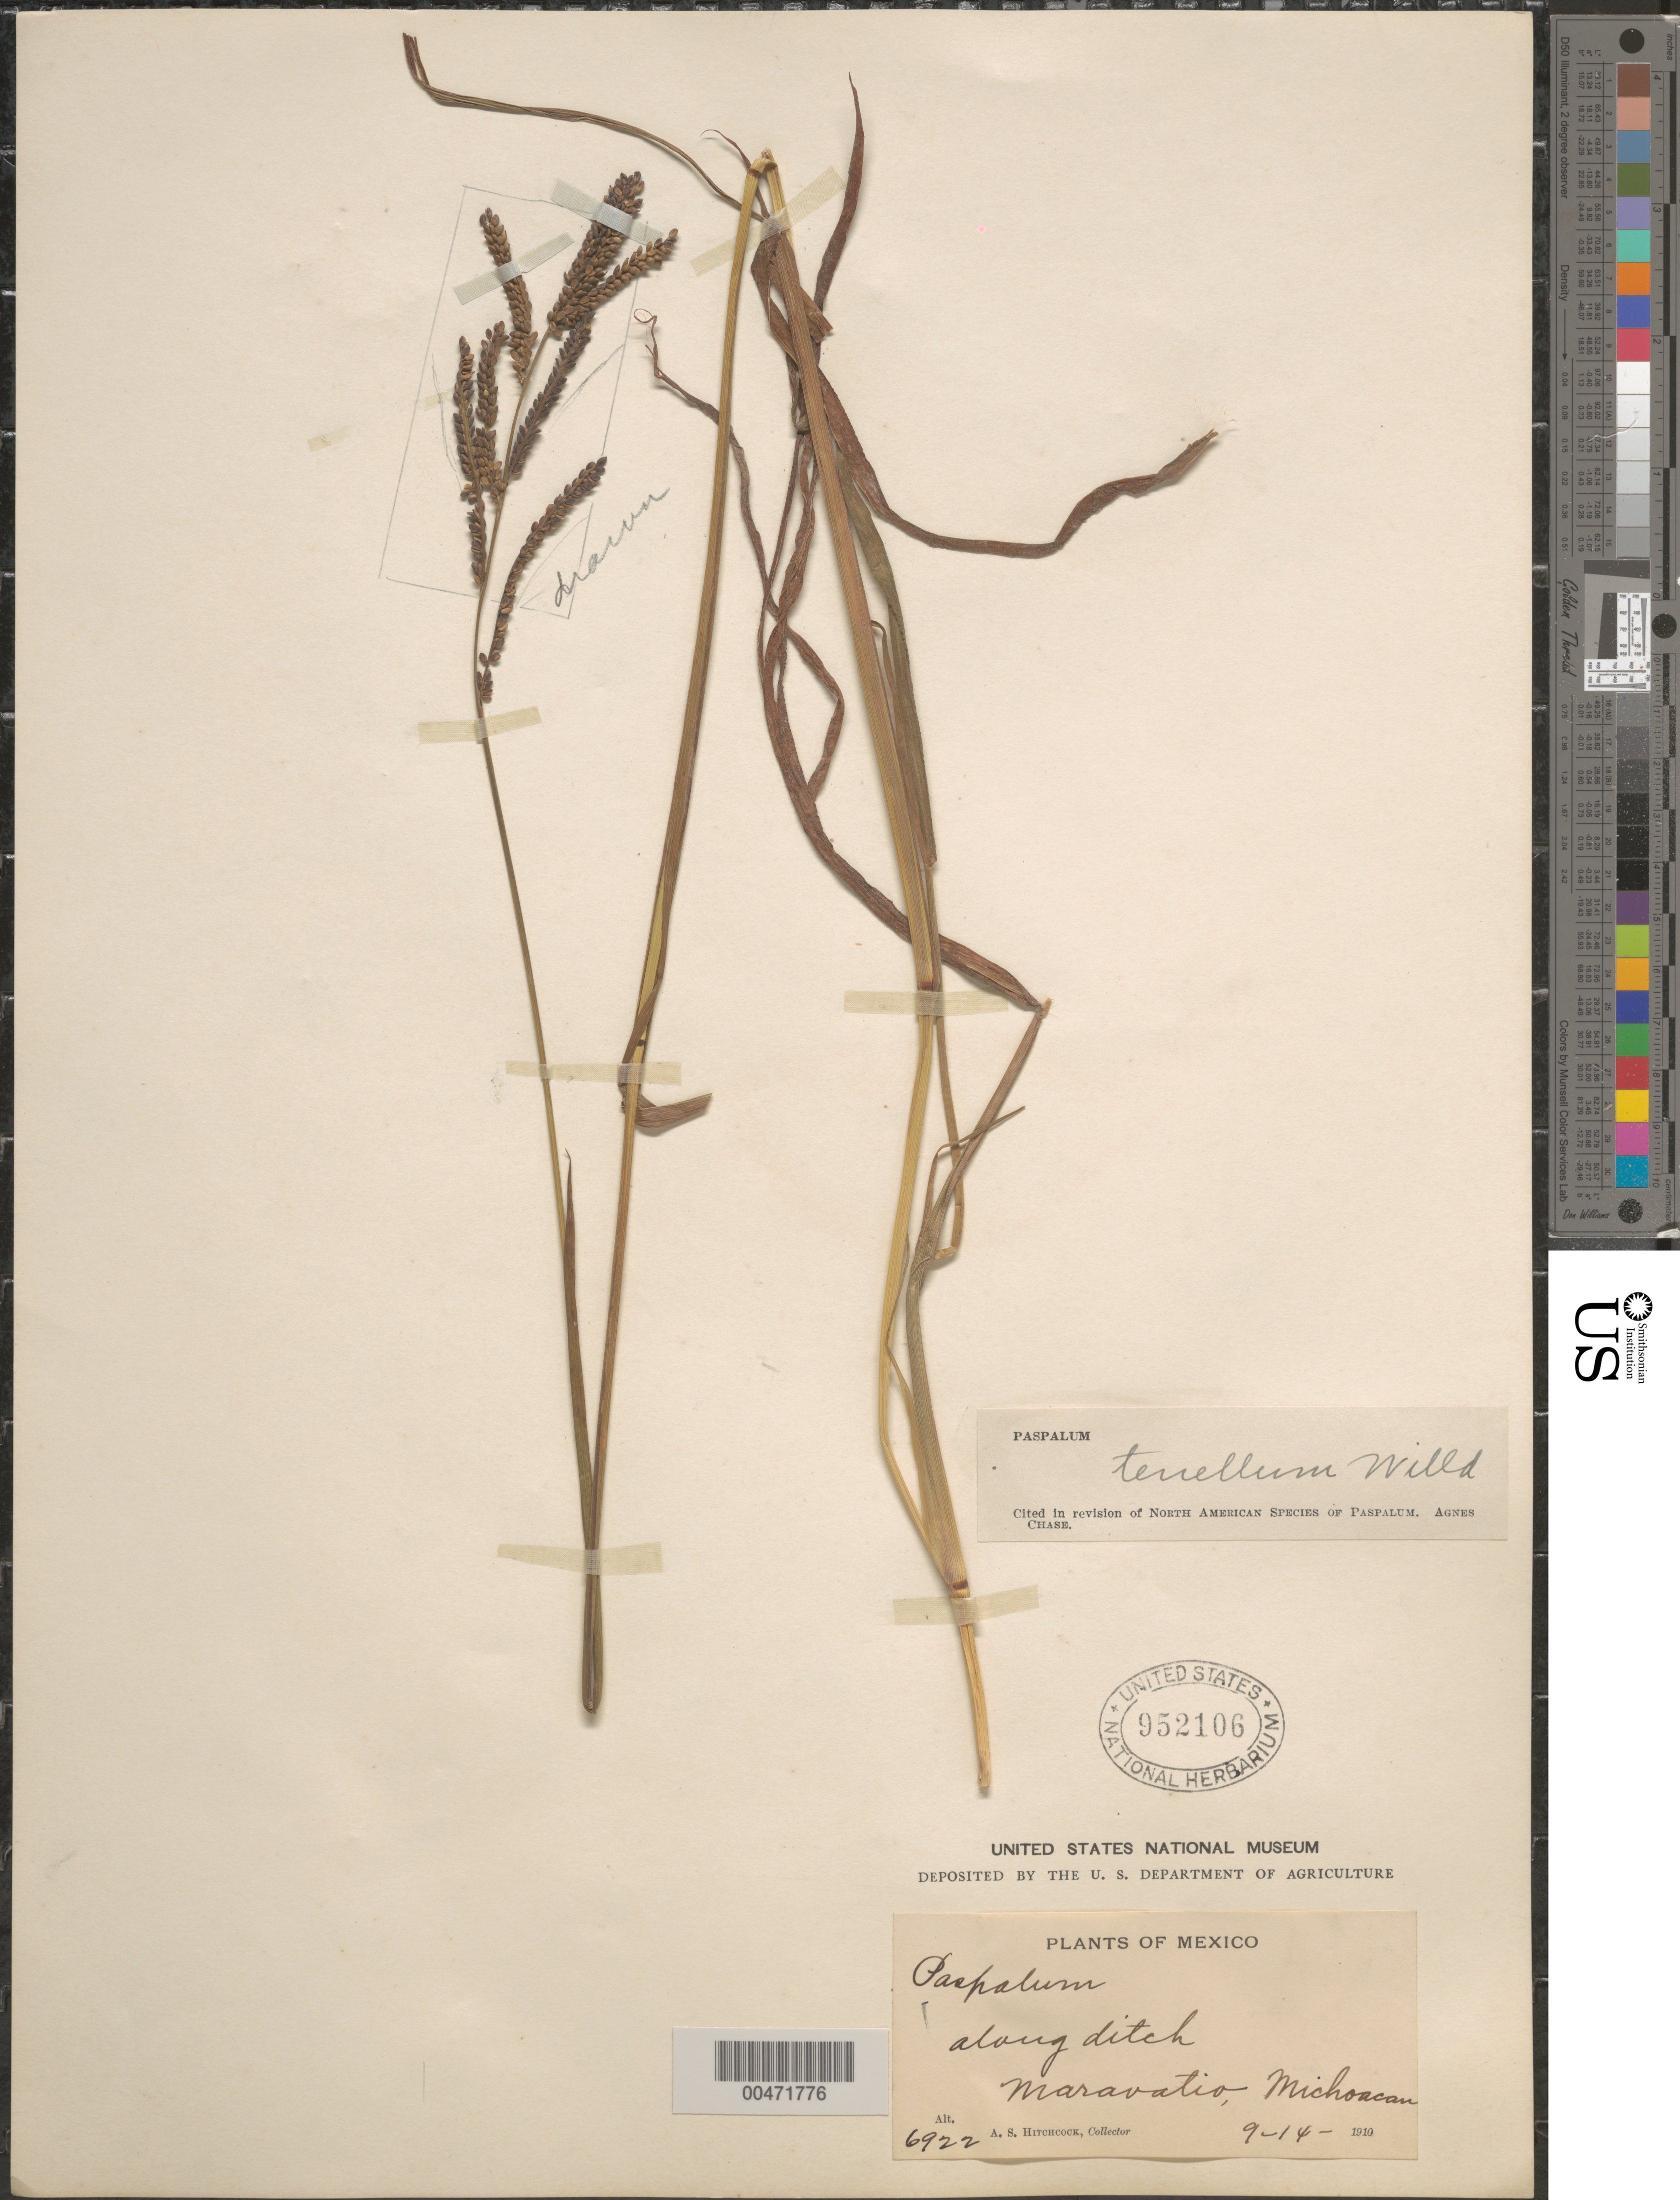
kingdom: Plantae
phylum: Tracheophyta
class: Liliopsida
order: Poales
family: Poaceae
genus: Paspalum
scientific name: Paspalum tenellum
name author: Willd.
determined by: Chase, [M.] Agnes, (US)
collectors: A. S. Hitchcock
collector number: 6922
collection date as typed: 14 Sep 1910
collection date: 1910-09-14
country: Mexico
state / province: Michoacán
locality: Maravatio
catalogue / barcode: US 952106